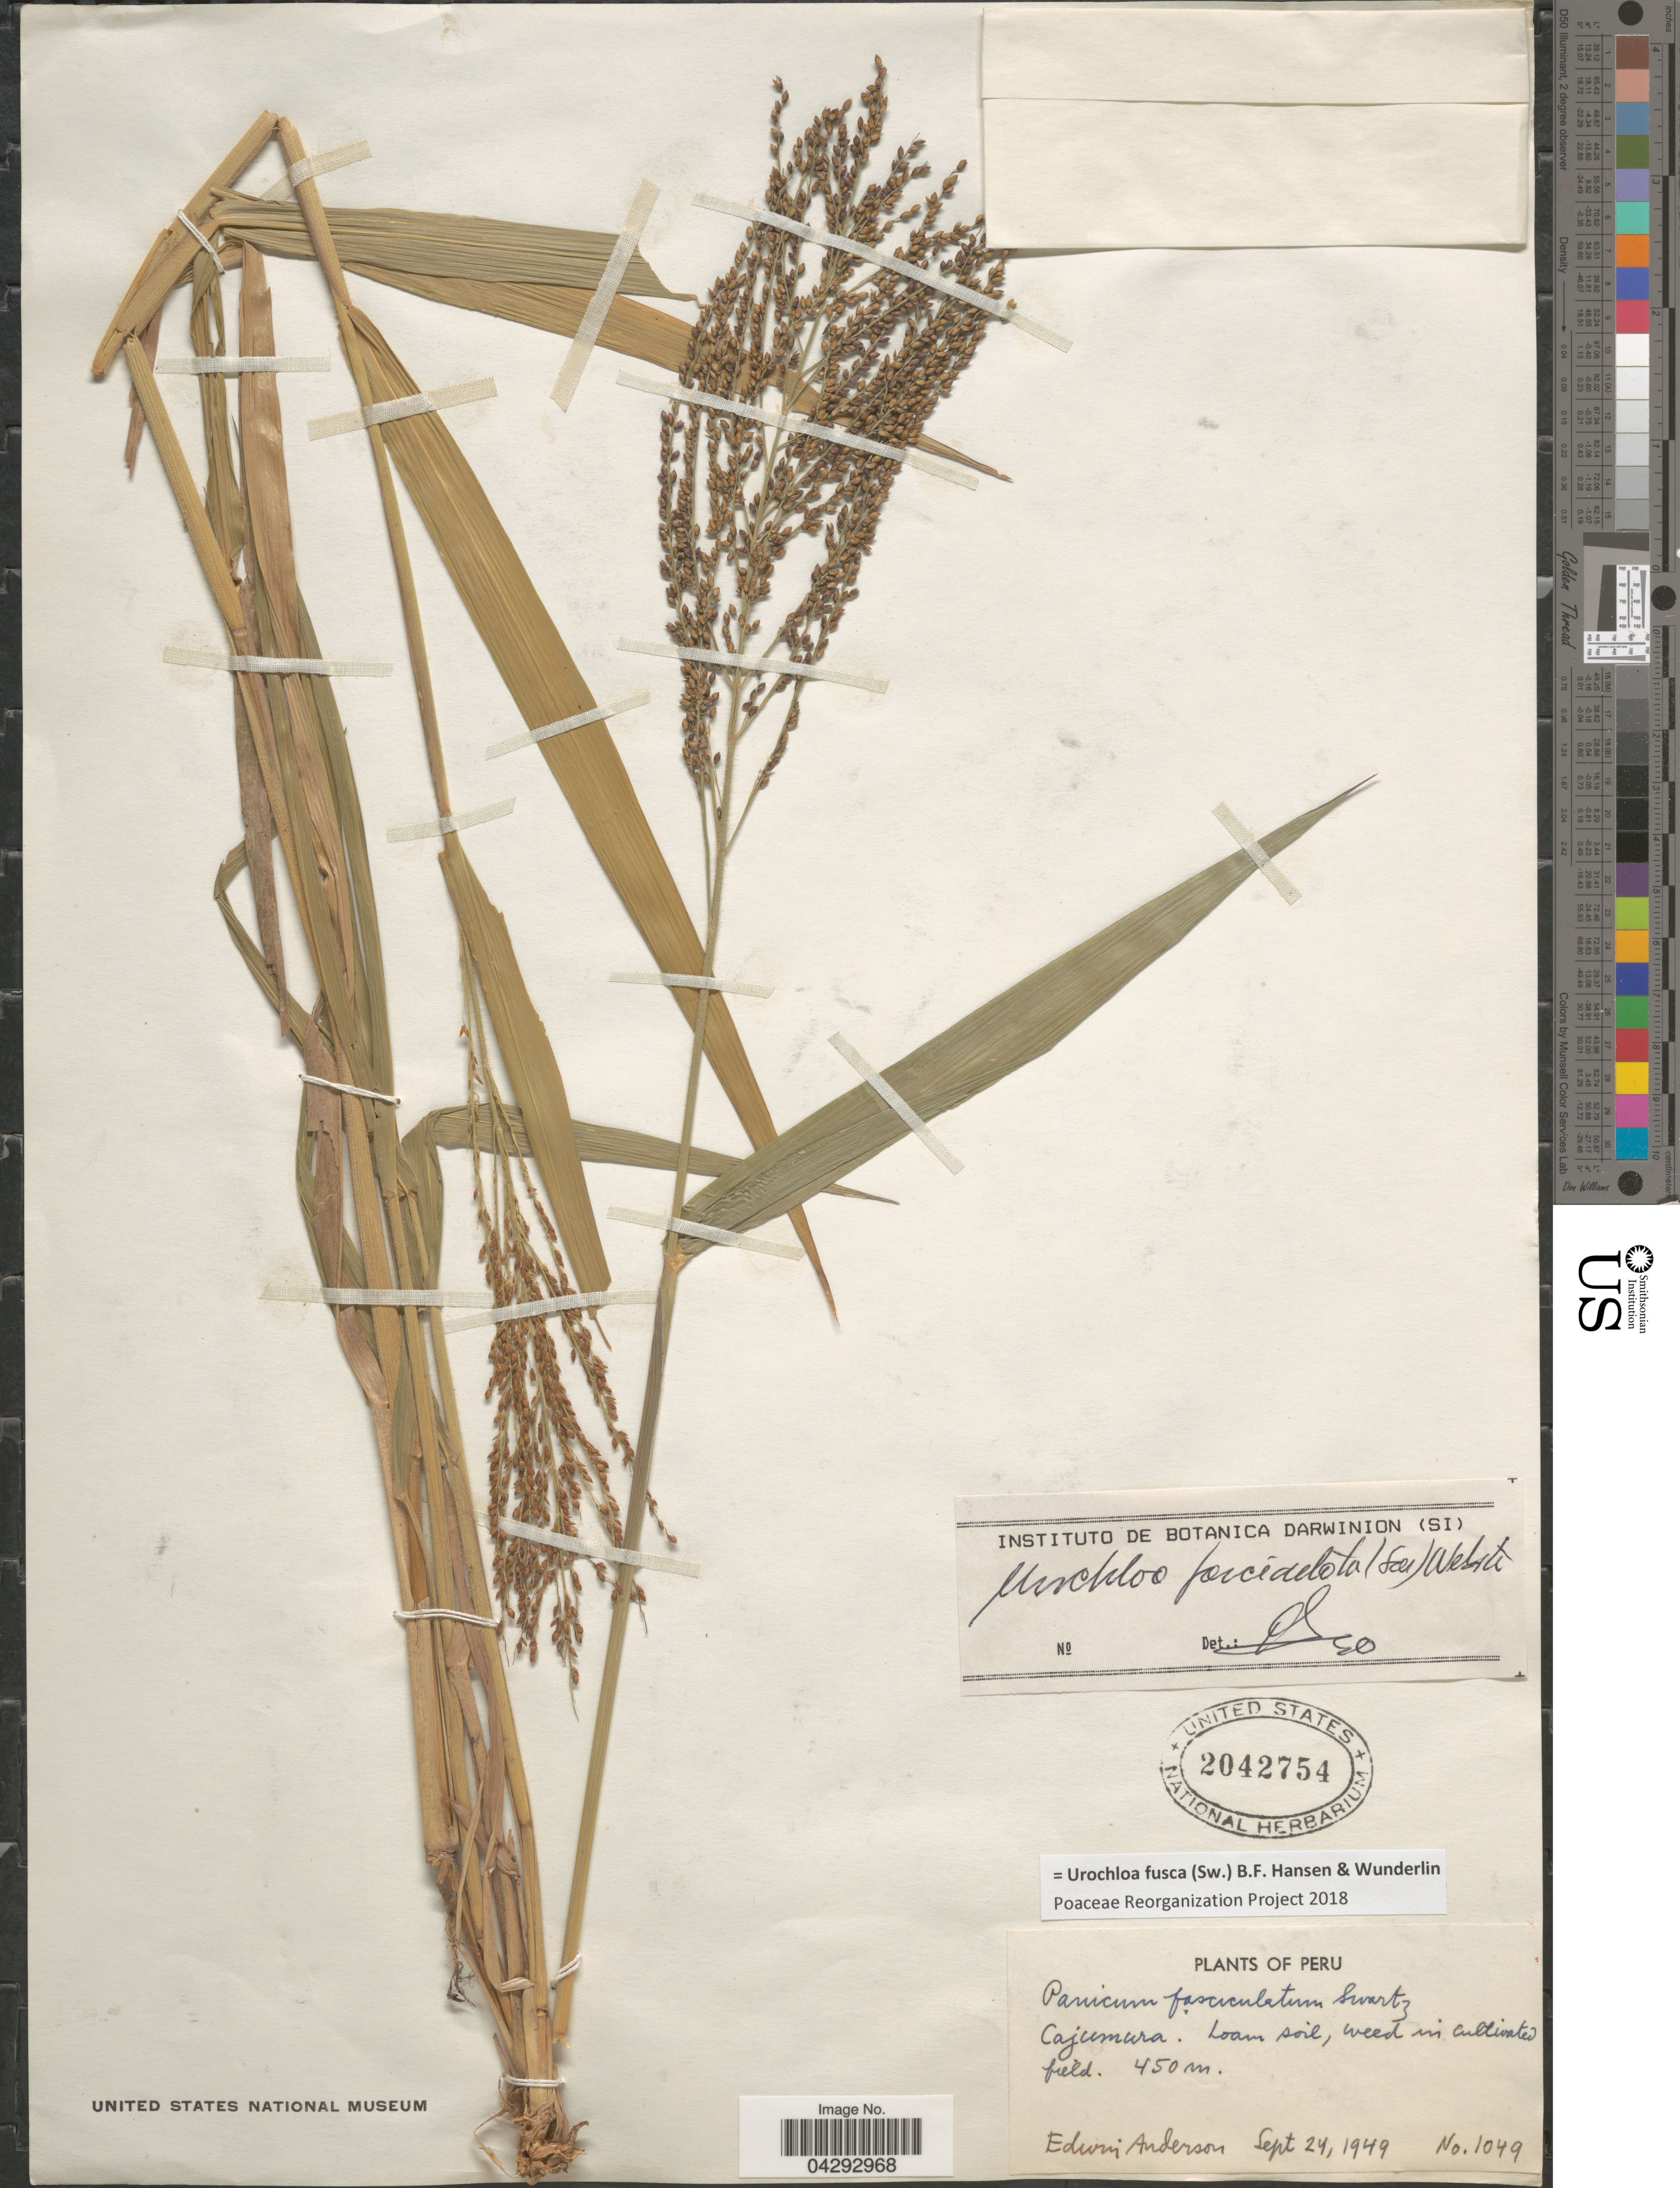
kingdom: Plantae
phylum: Tracheophyta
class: Liliopsida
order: Poales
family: Poaceae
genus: Urochloa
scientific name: Urochloa fusca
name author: (Sw.) B.F. Hansen & Wunderlin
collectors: E. Anderson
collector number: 1049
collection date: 1949-09-24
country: Peru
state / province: Cajamarca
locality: Loam soil, weed in cultivated field.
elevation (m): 450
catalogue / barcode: US 2042754